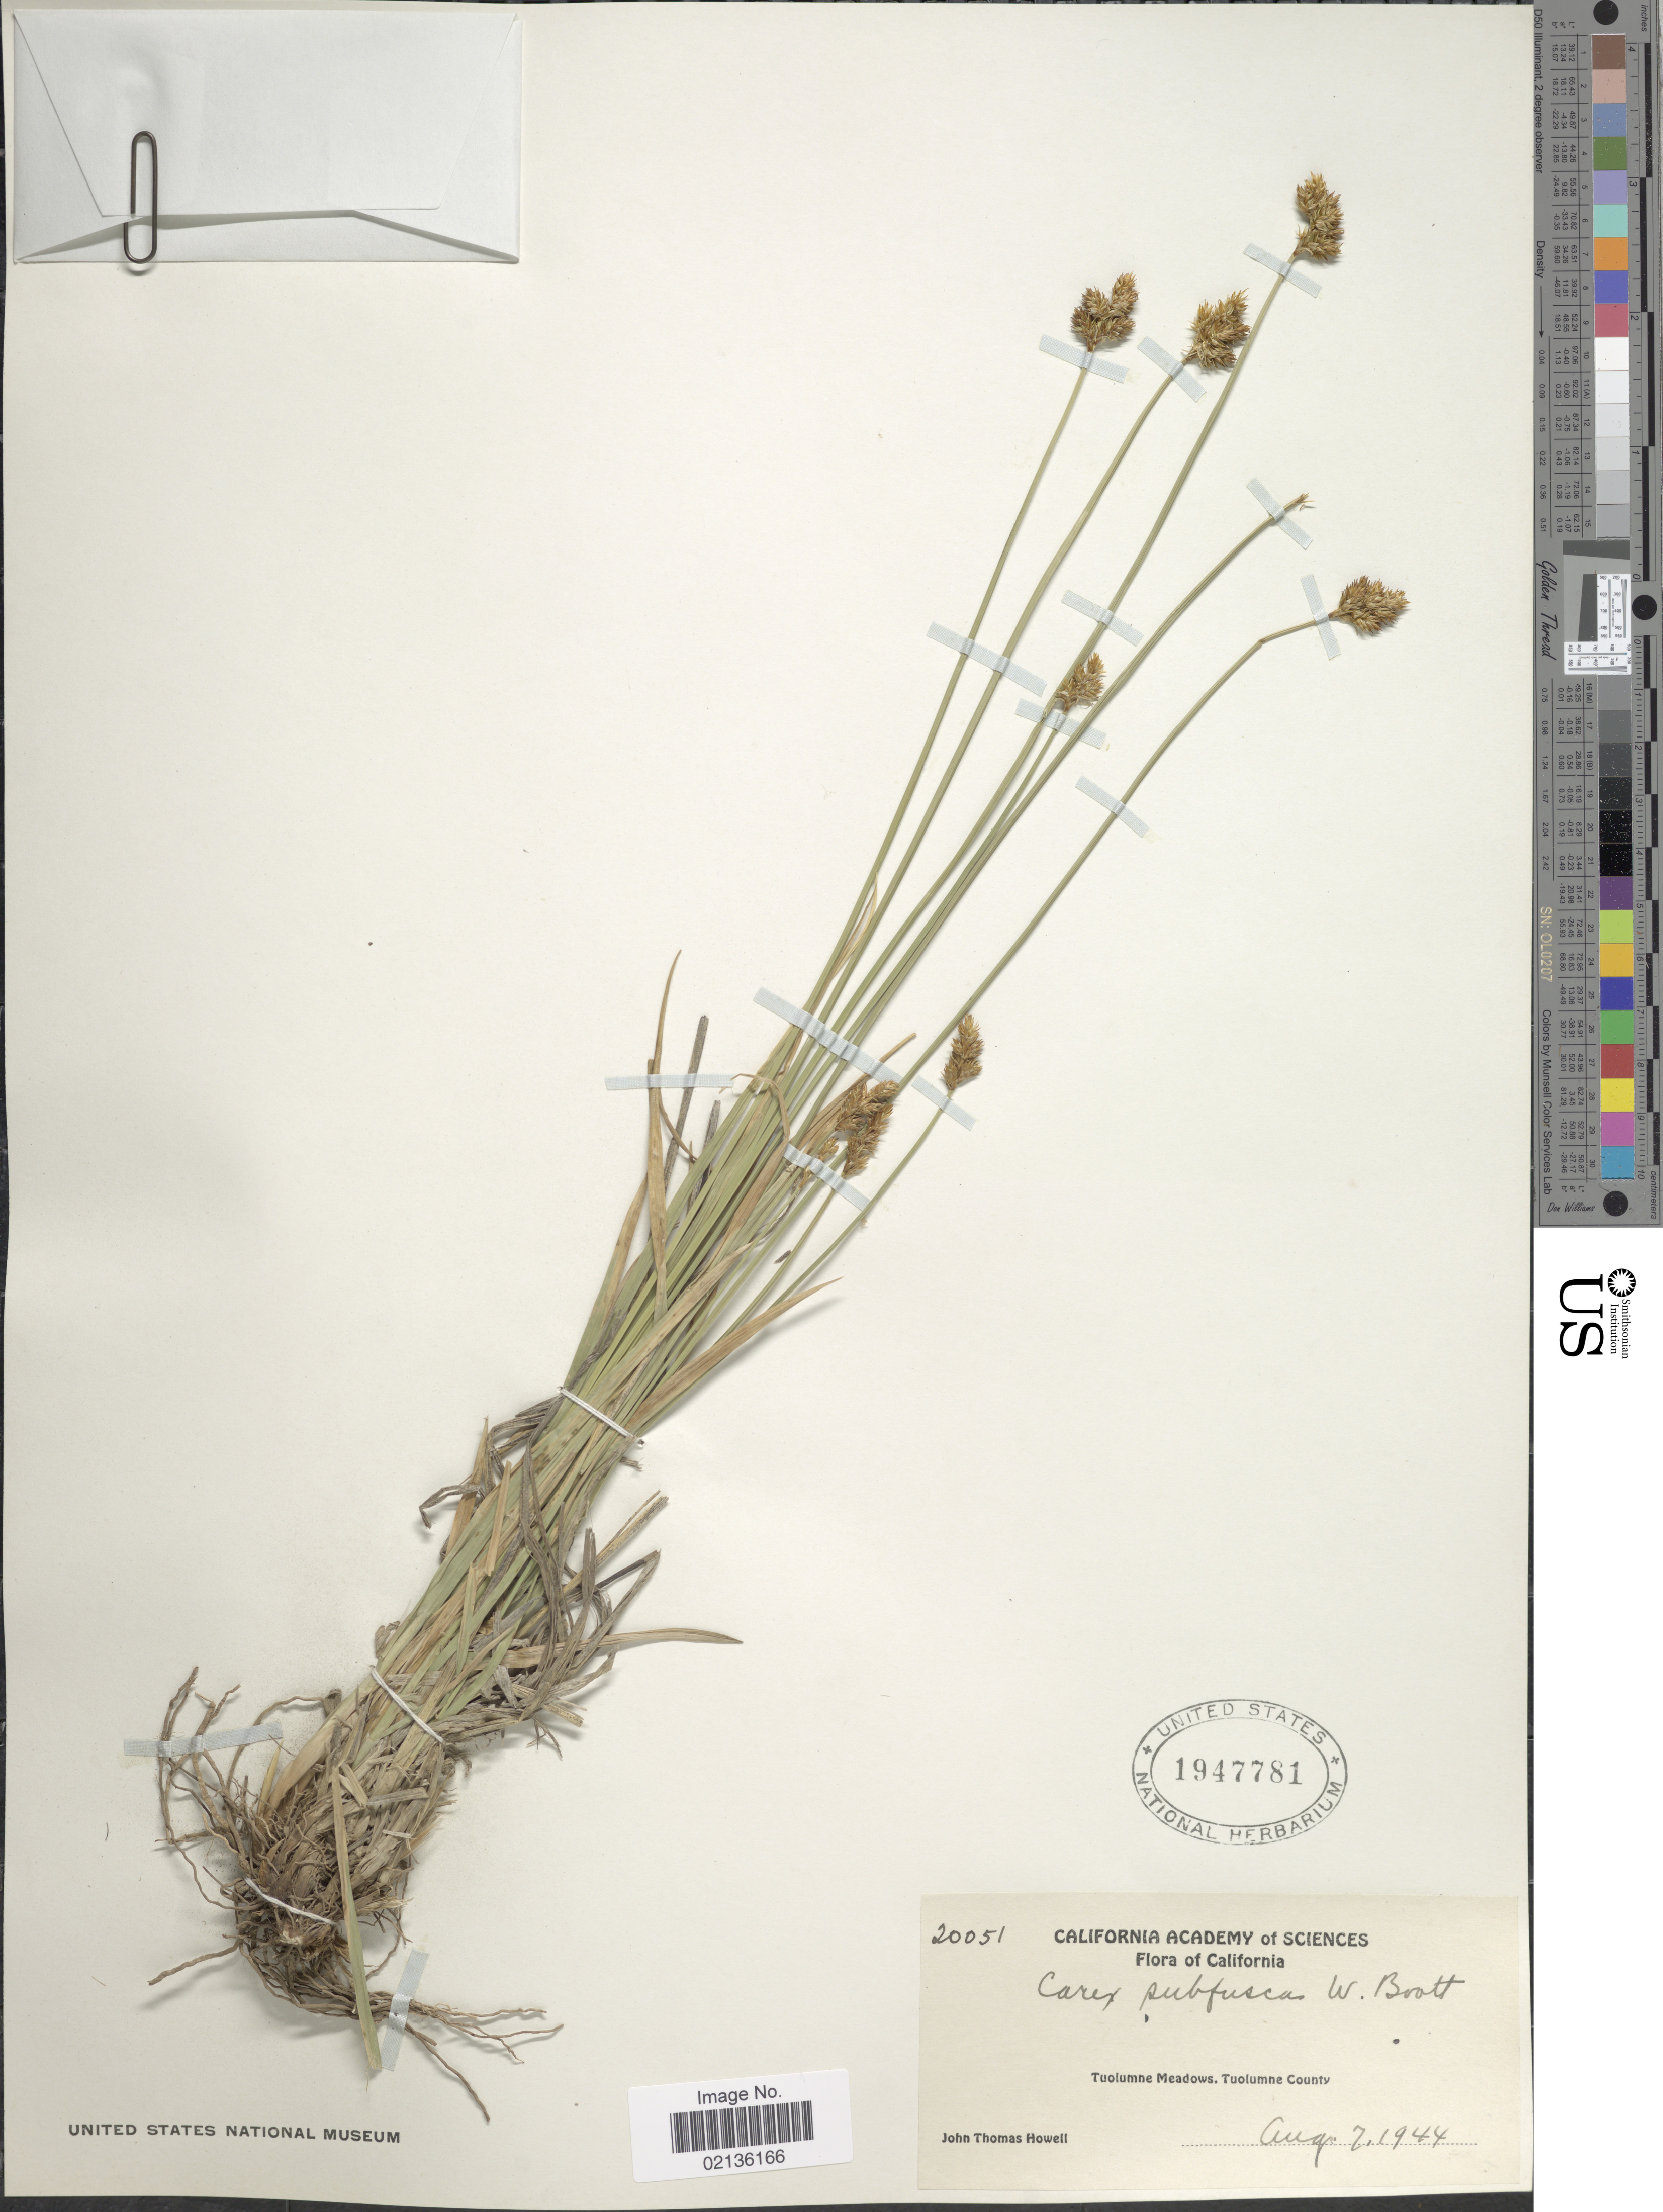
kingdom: Plantae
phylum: Tracheophyta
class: Liliopsida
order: Poales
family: Cyperaceae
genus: Carex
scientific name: Carex subfusca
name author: W. Boott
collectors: J. T. Howell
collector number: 20051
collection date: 1944-08-07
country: United States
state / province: California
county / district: Tuolumne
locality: Tuolumne Meadows, Tuolumne County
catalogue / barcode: US 1947781